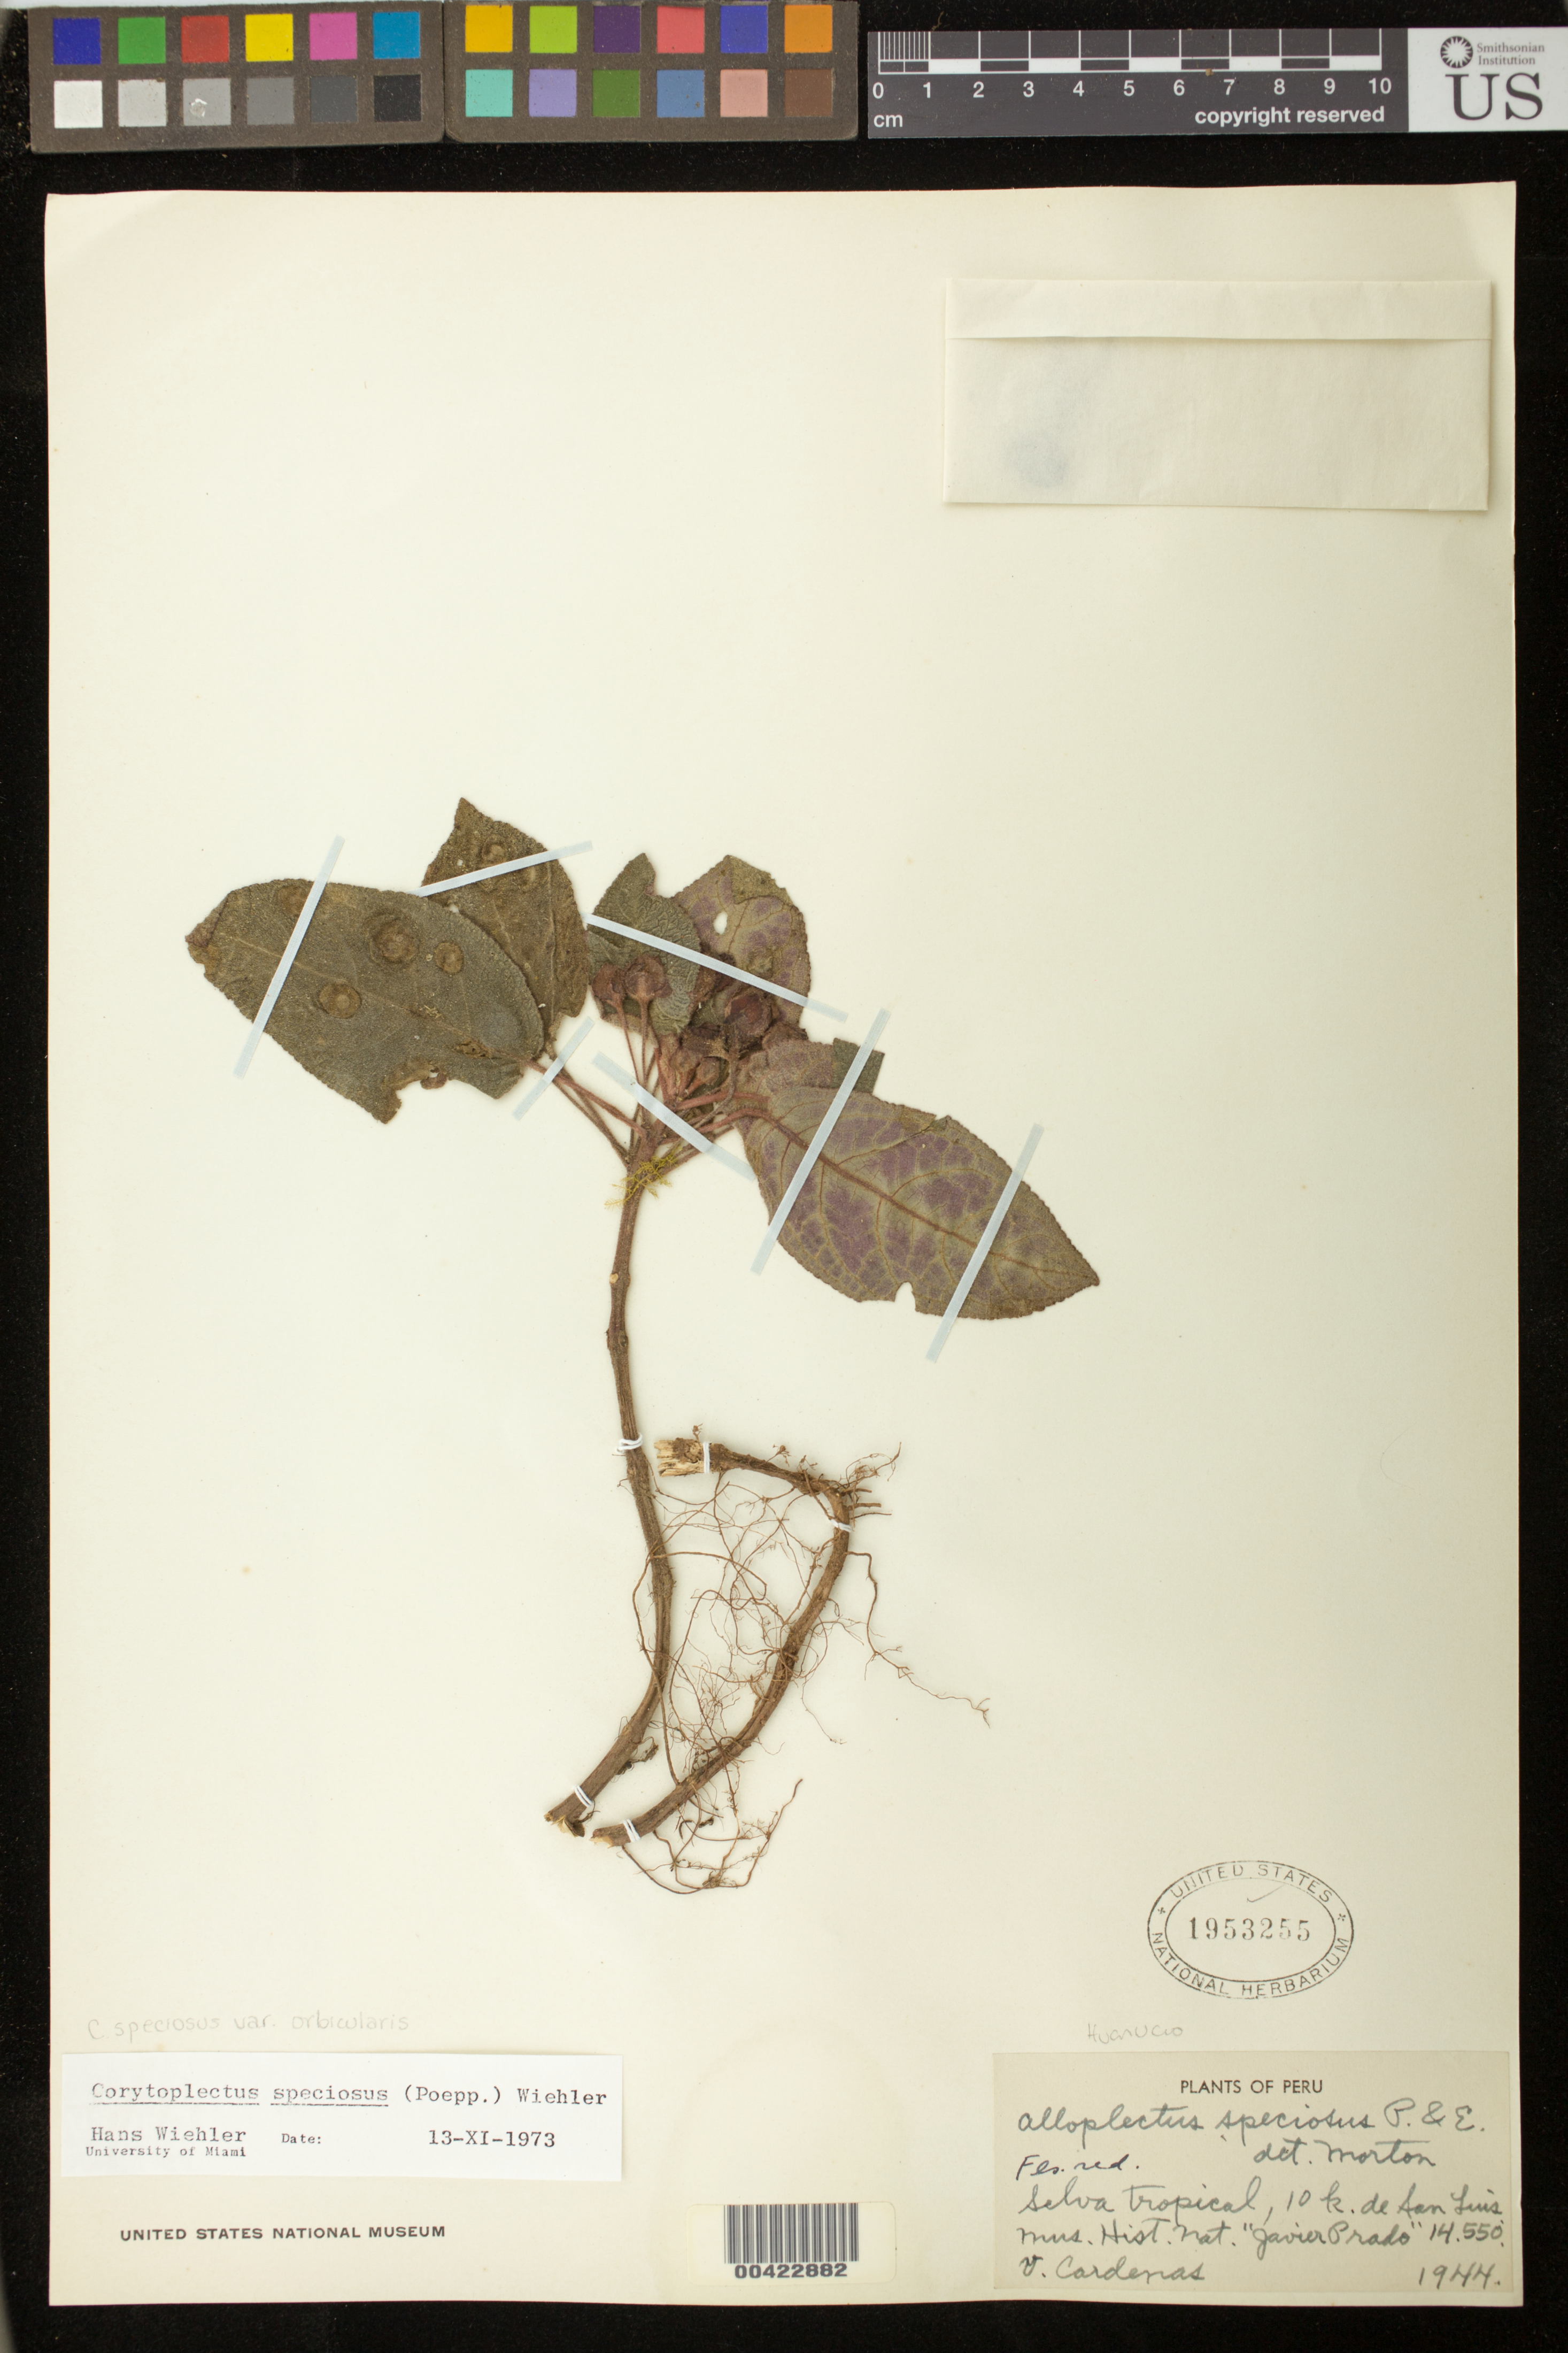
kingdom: Plantae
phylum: Tracheophyta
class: Magnoliopsida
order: Lamiales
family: Gesneriaceae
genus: Corytoplectus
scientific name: Corytoplectus speciosus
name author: (Poepp.) Wiehler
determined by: Skog, Laurence E.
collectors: V. Cardenas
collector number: USM 14550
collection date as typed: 16 Aug 1944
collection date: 1944-08-16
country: Peru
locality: Camino a Ramazuy, 10 km de San Luis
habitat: Selva tropical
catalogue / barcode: US 1953255